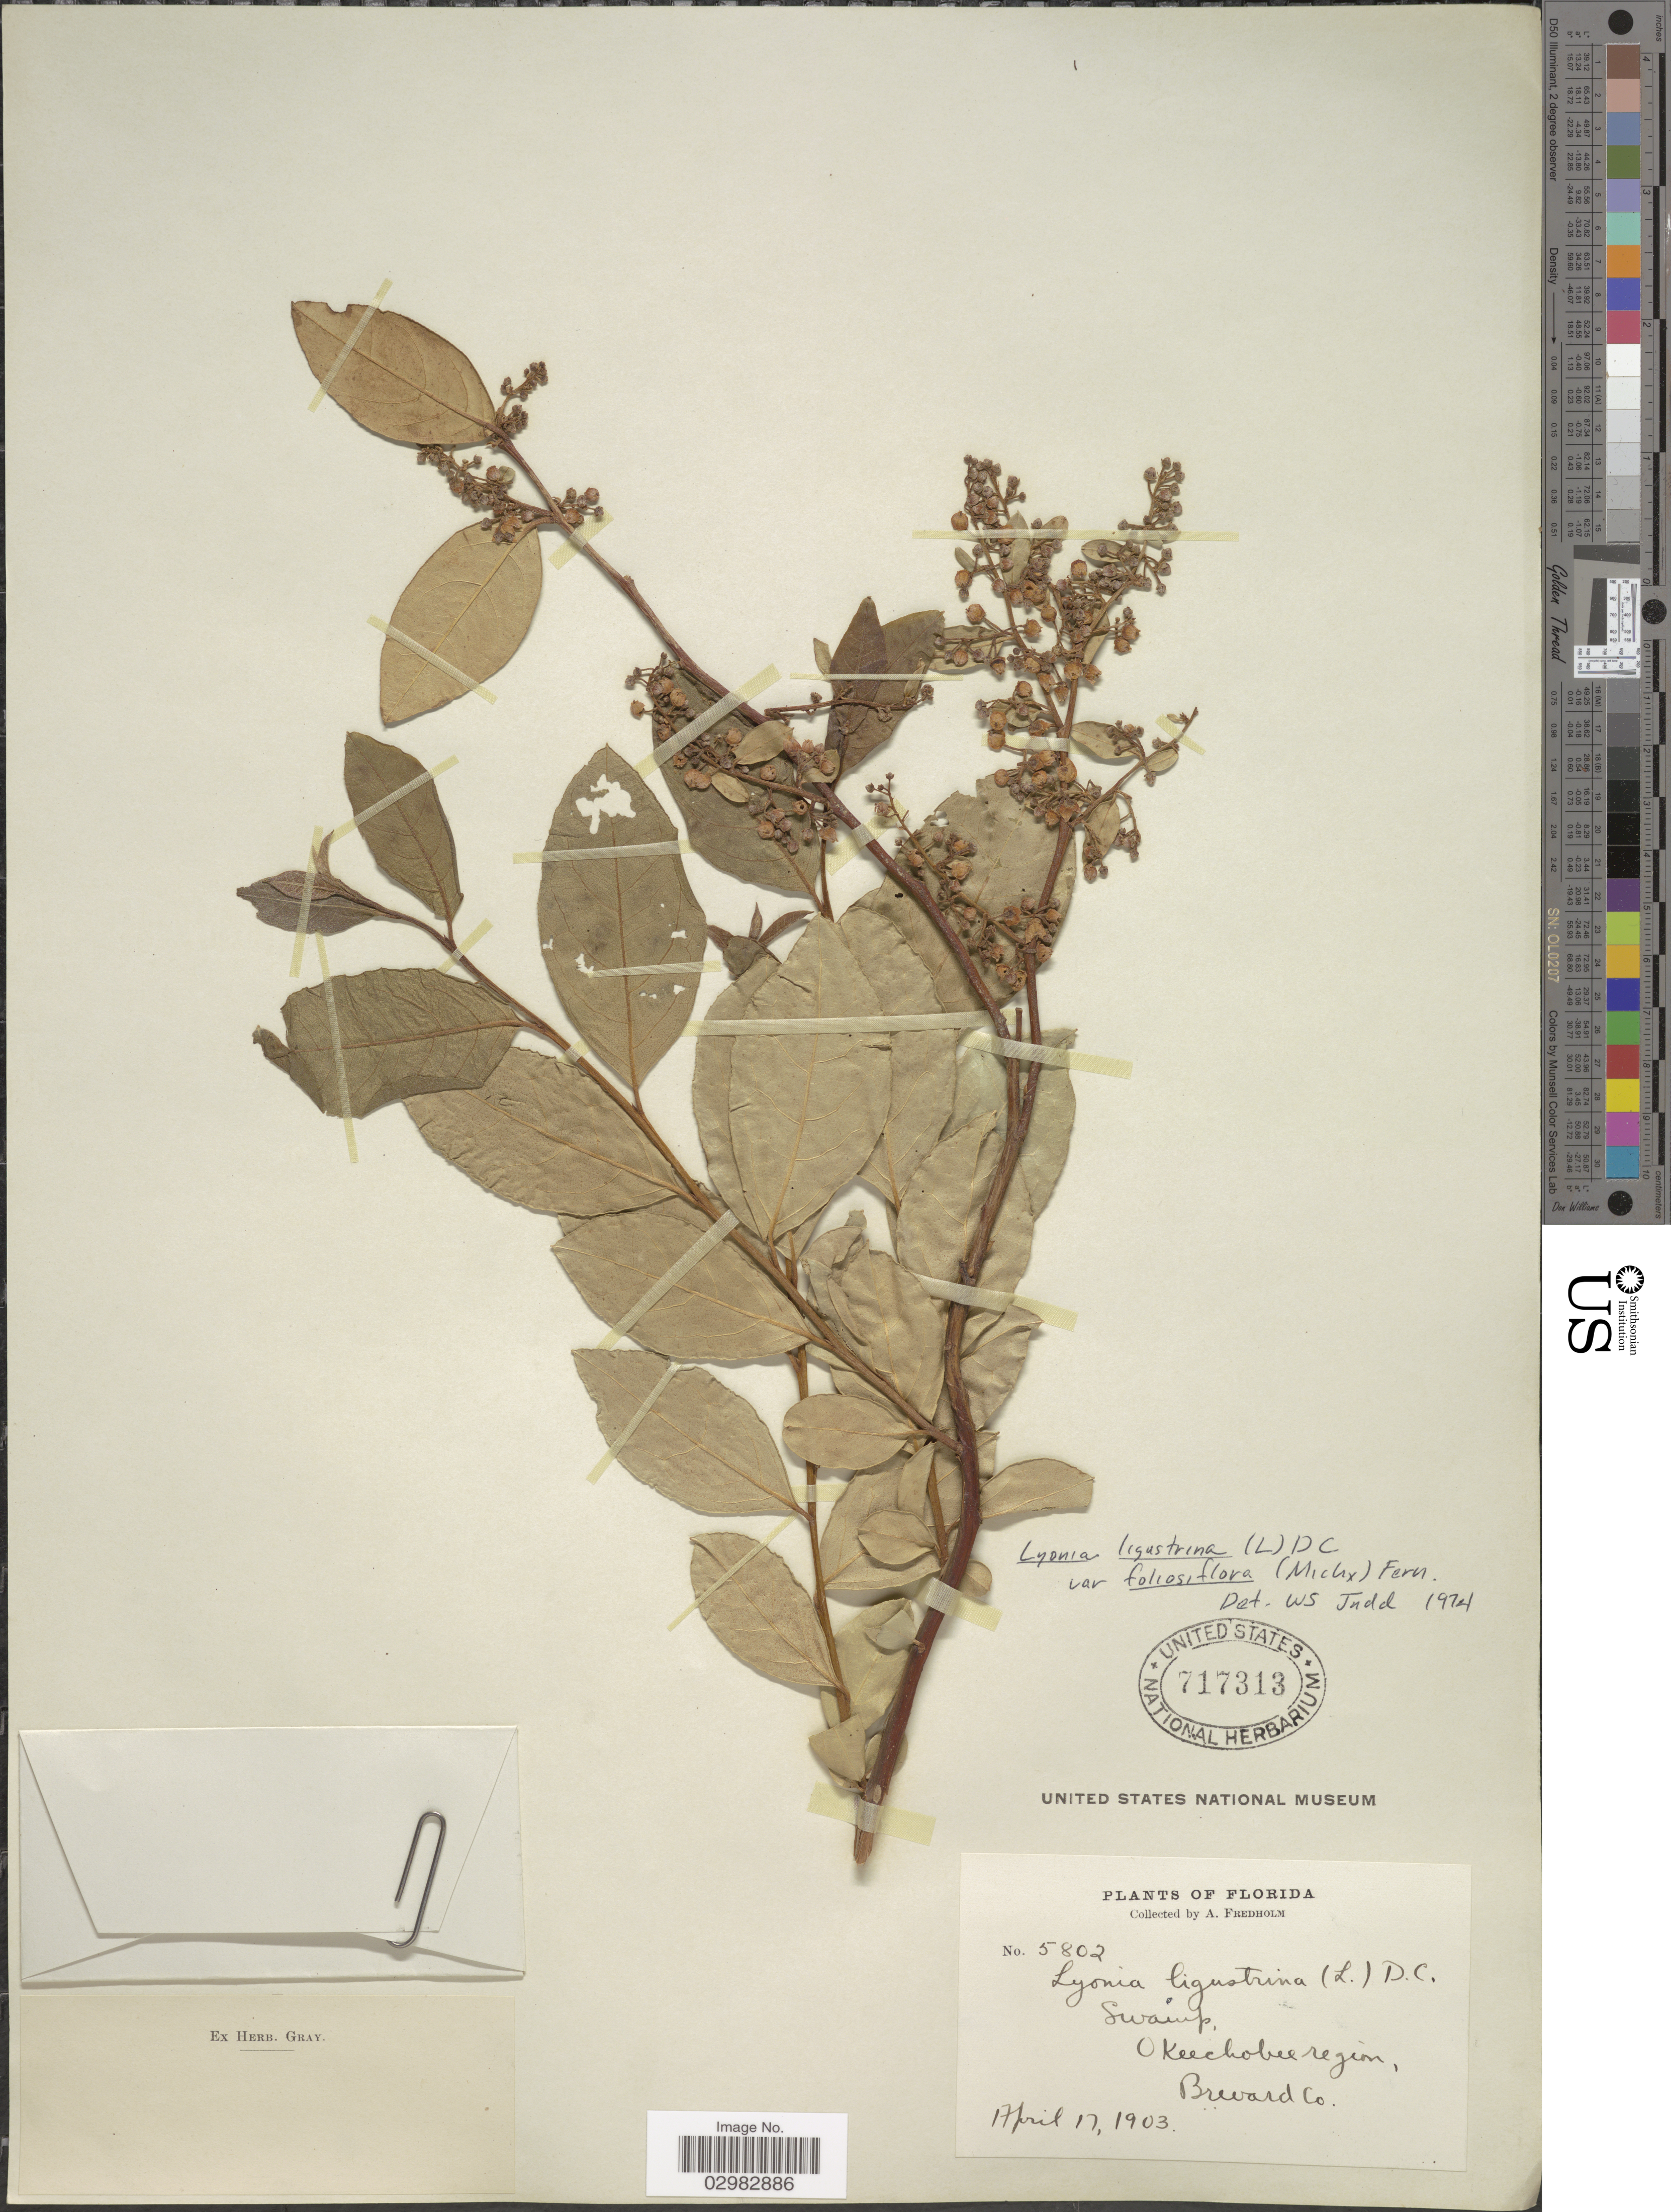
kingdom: Plantae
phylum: Tracheophyta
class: Magnoliopsida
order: Ericales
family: Ericaceae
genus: Lyonia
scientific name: Lyonia ligustrina var. foliosiflora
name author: (Michx.) Fernald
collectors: A. Fredholm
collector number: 5802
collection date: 1903-04-17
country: United States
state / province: Florida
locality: Swamp, Okeechobee region, Brevard Co.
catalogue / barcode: US 717313